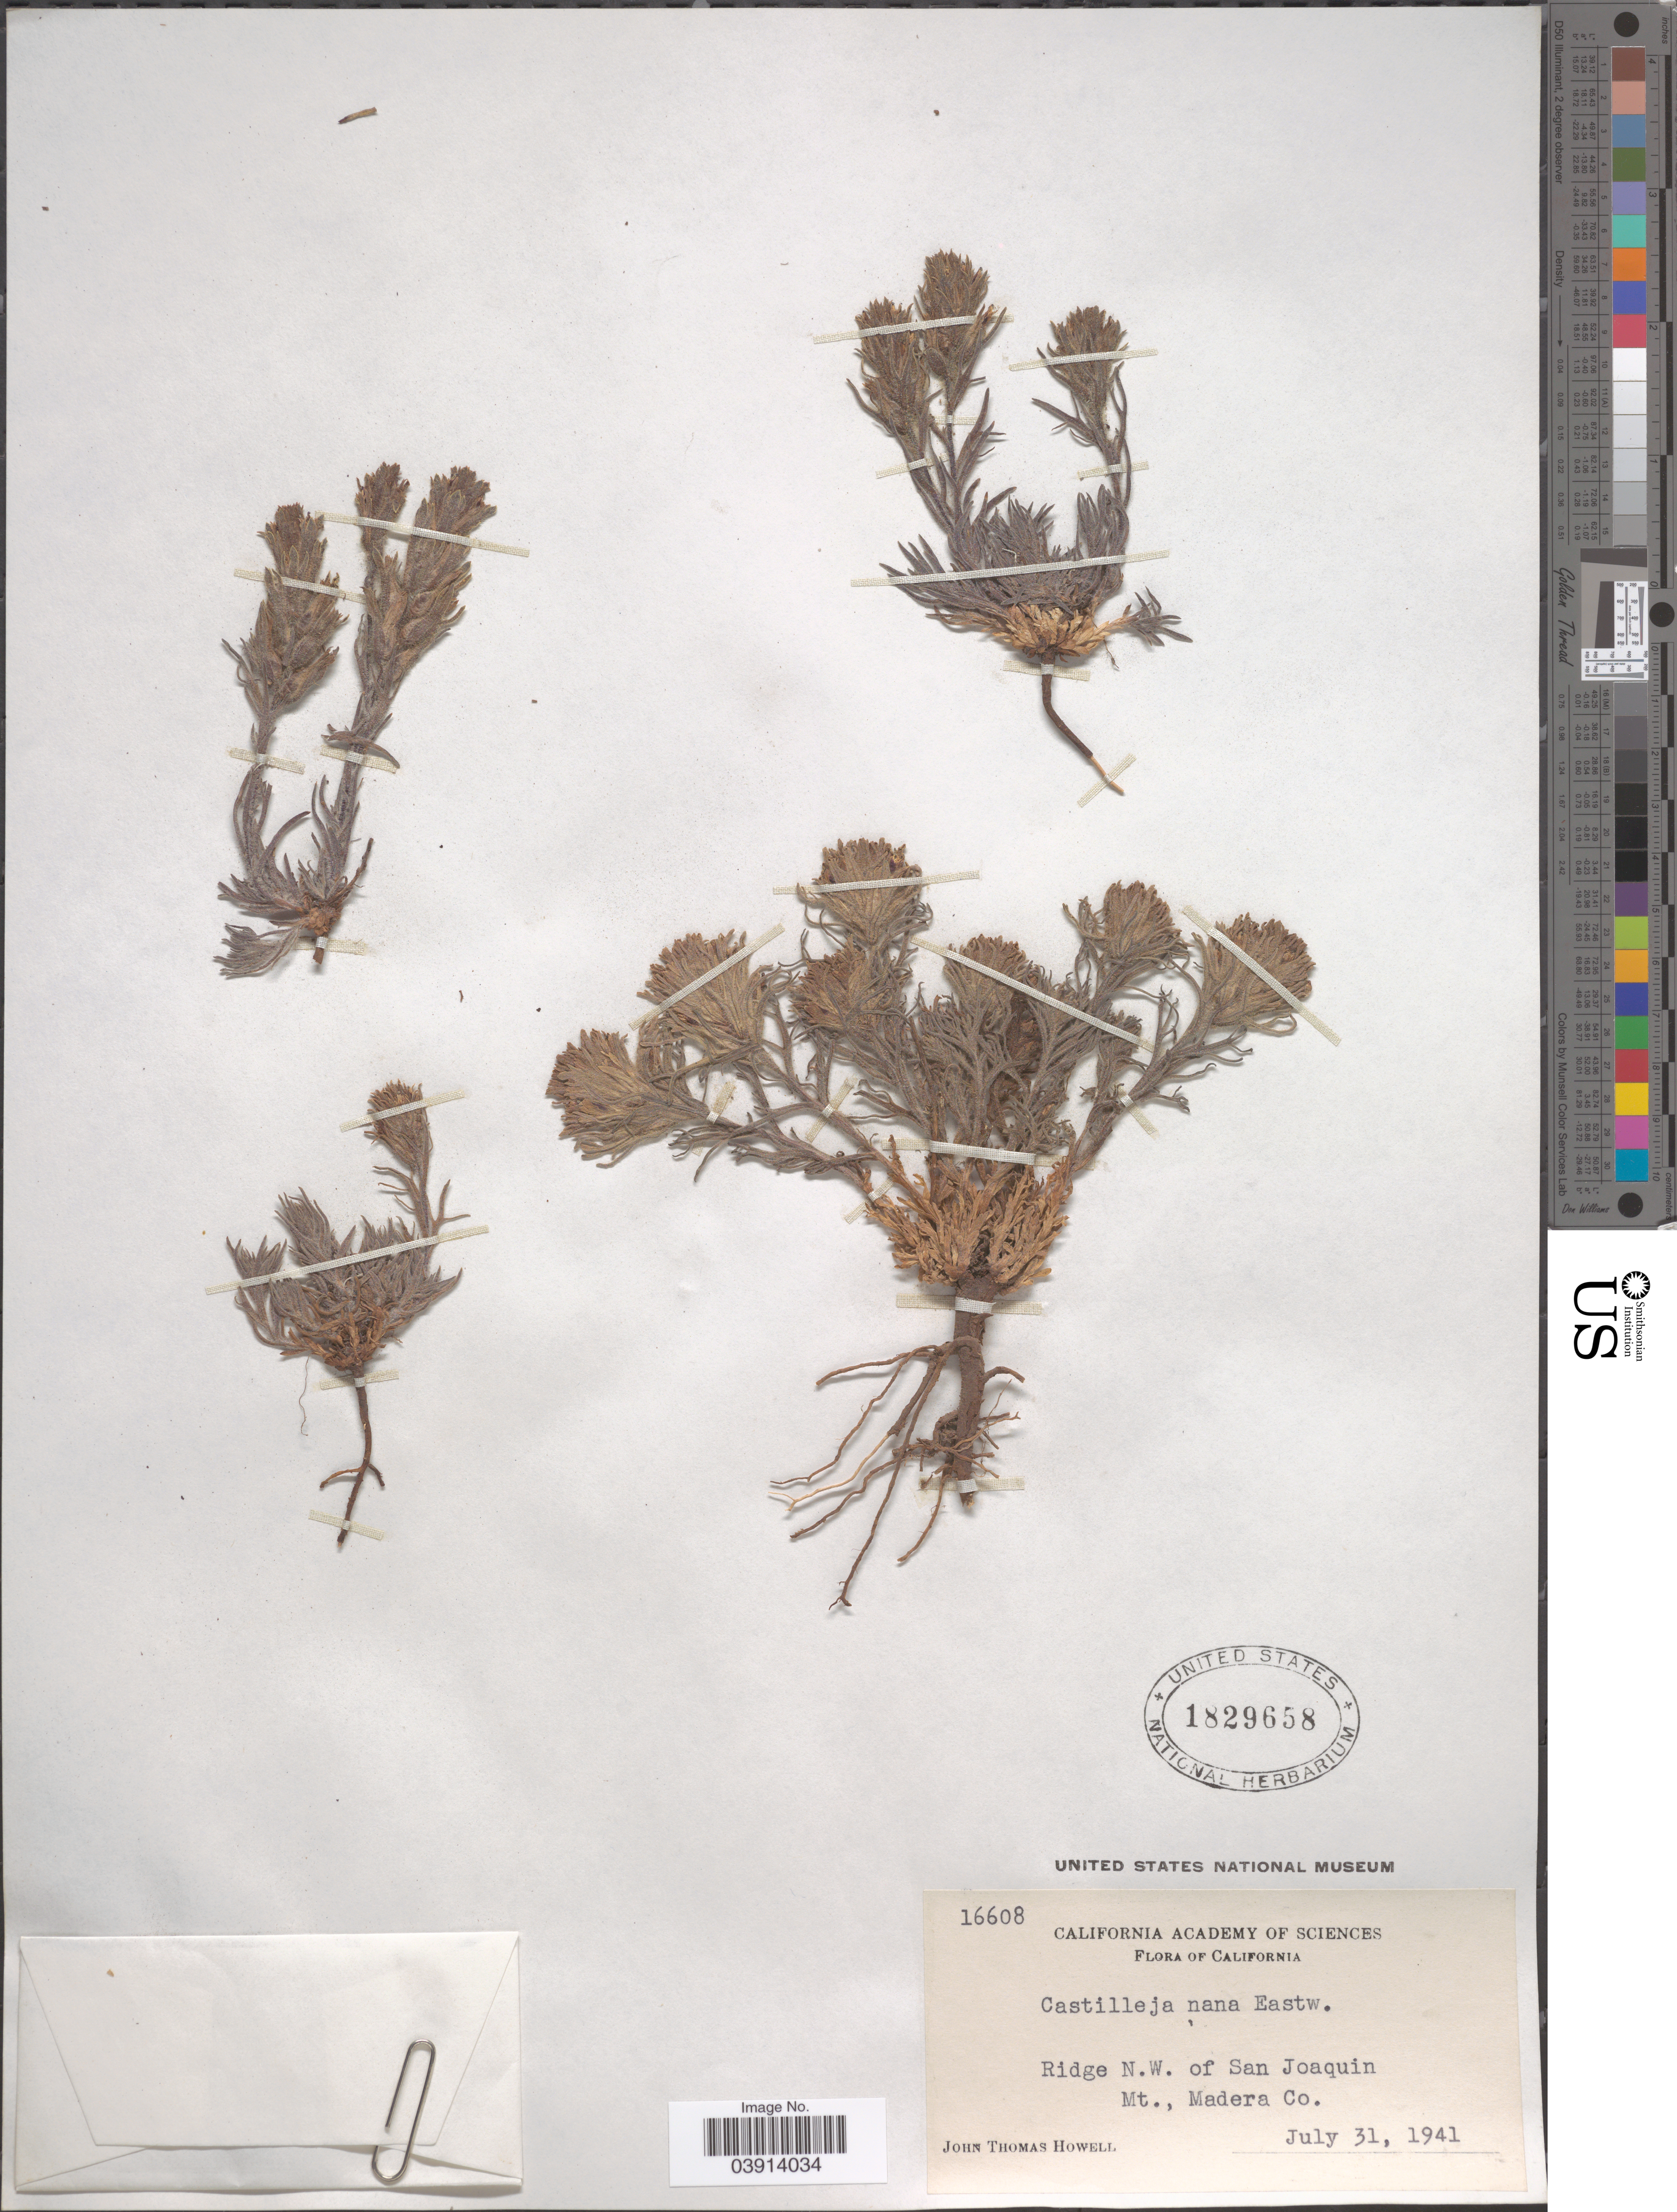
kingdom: Plantae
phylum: Tracheophyta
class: Magnoliopsida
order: Lamiales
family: Orobanchaceae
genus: Castilleja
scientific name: Castilleja rubida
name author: Piper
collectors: J. T. Howell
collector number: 16608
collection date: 1941-07-31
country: United States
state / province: California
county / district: Madera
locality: Ridge N. W. of San Joaquin Mt., Madera Co.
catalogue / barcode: US 1829658